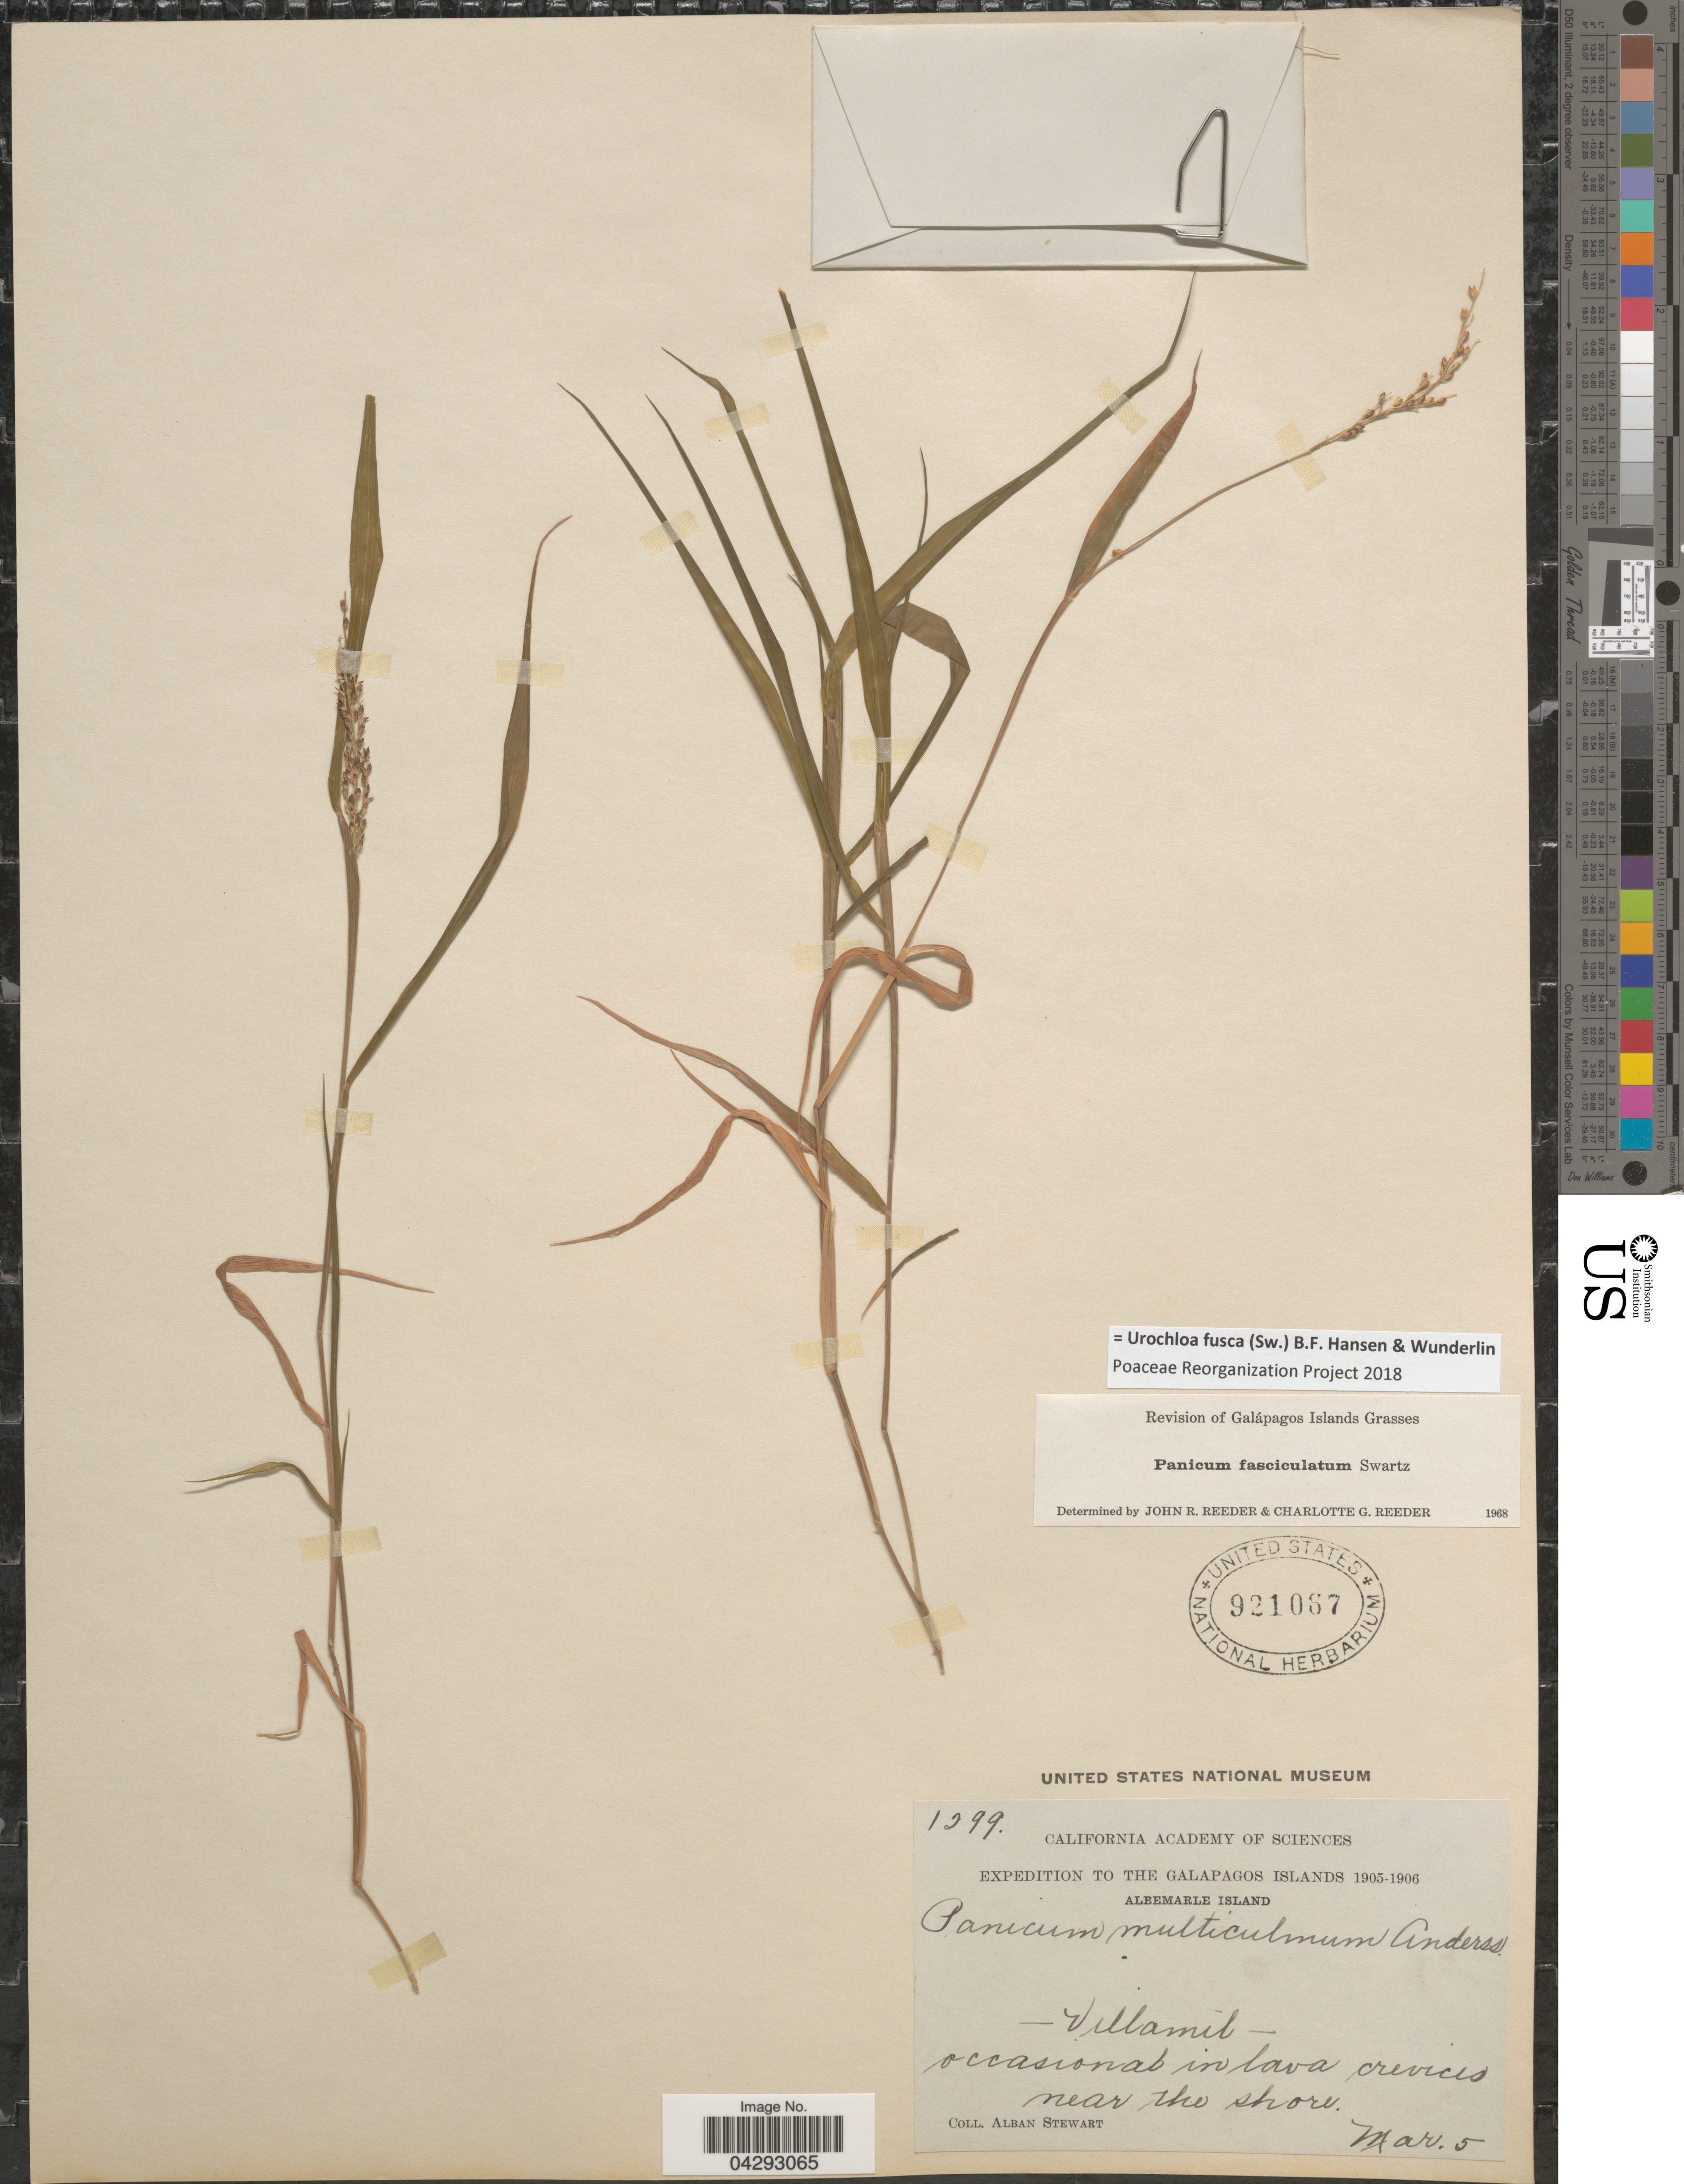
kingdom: Plantae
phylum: Tracheophyta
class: Liliopsida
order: Poales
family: Poaceae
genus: Urochloa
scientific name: Urochloa fusca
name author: (Sw.) B.F. Hansen & Wunderlin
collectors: A. Stewart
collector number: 1299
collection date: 1905-03-05/1906-03-05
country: Ecuador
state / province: Colón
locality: Expedition to the Galapagos Islands. Albemarle Island. Villamil. Near the shore.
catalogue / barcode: US 921067